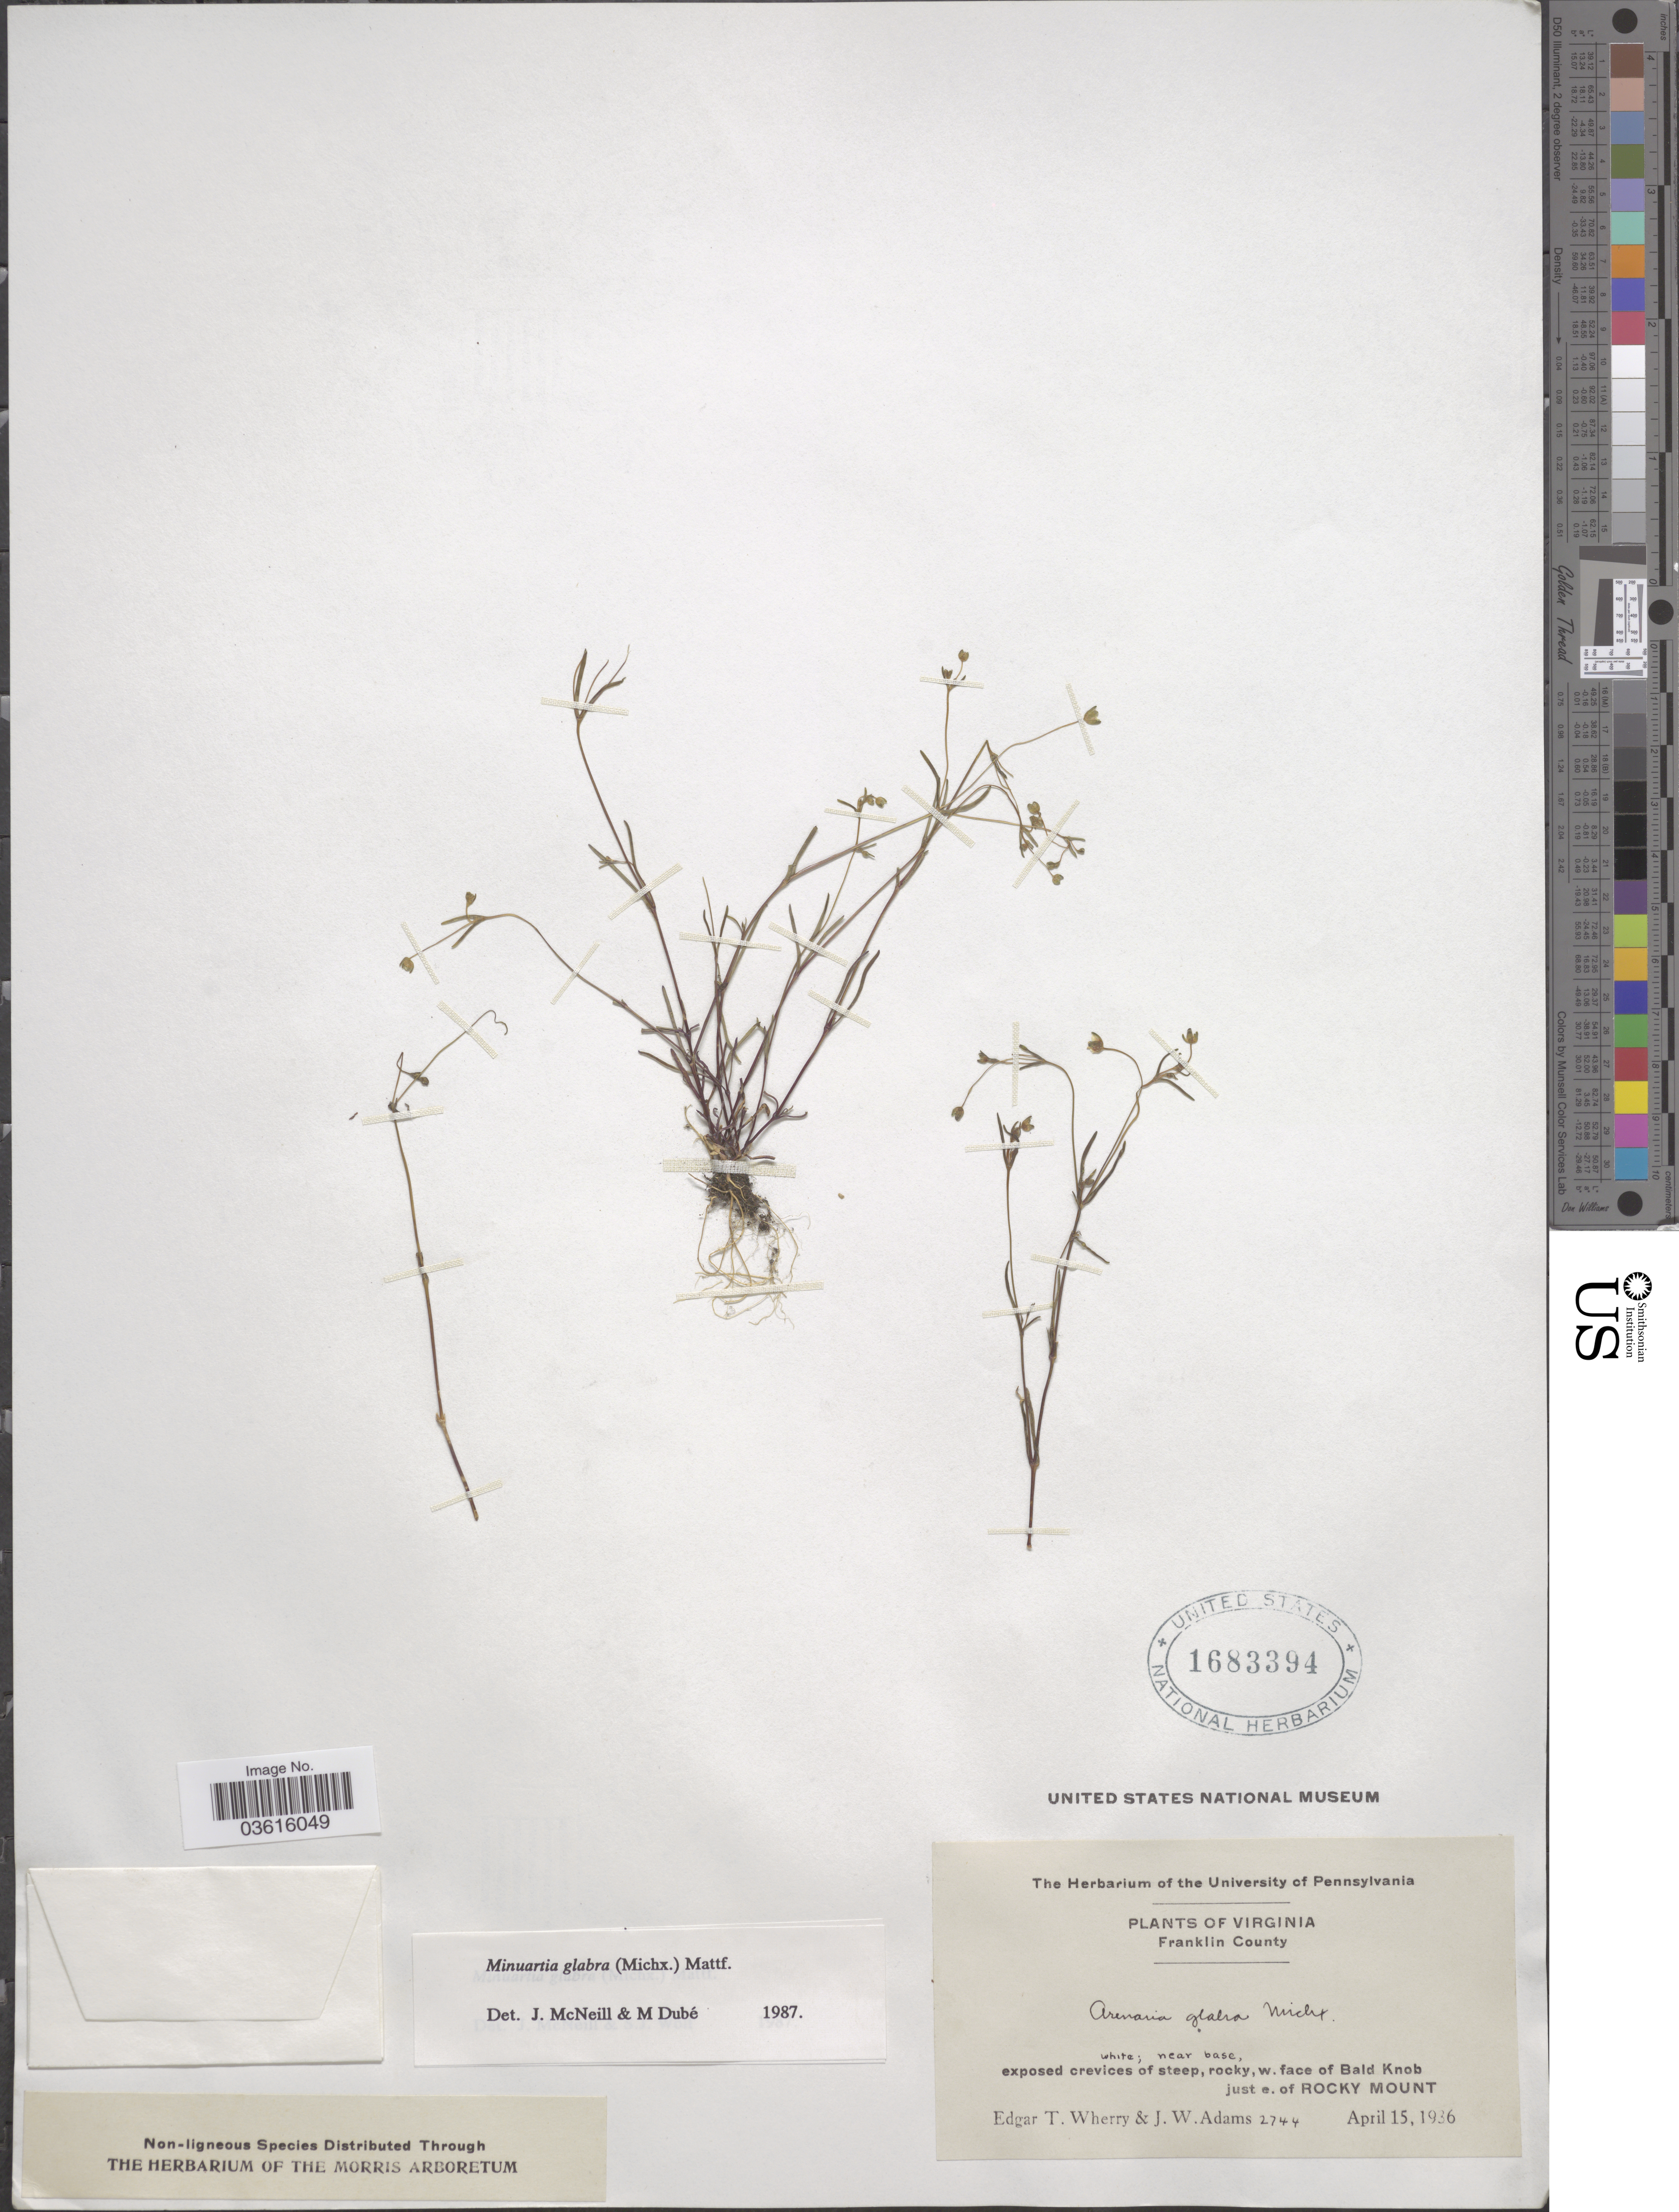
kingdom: Plantae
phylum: Tracheophyta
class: Magnoliopsida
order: Caryophyllales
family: Caryophyllaceae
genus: Minuartia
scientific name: Minuartia glabra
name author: (Michx.) Mattf.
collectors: E. T. Wherry & J. Adams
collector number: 2744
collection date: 1936-04-15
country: United States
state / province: Virginia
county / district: City of Franklin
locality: W face of Bald Knob just E of Rocky Mount.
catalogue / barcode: US 1683394